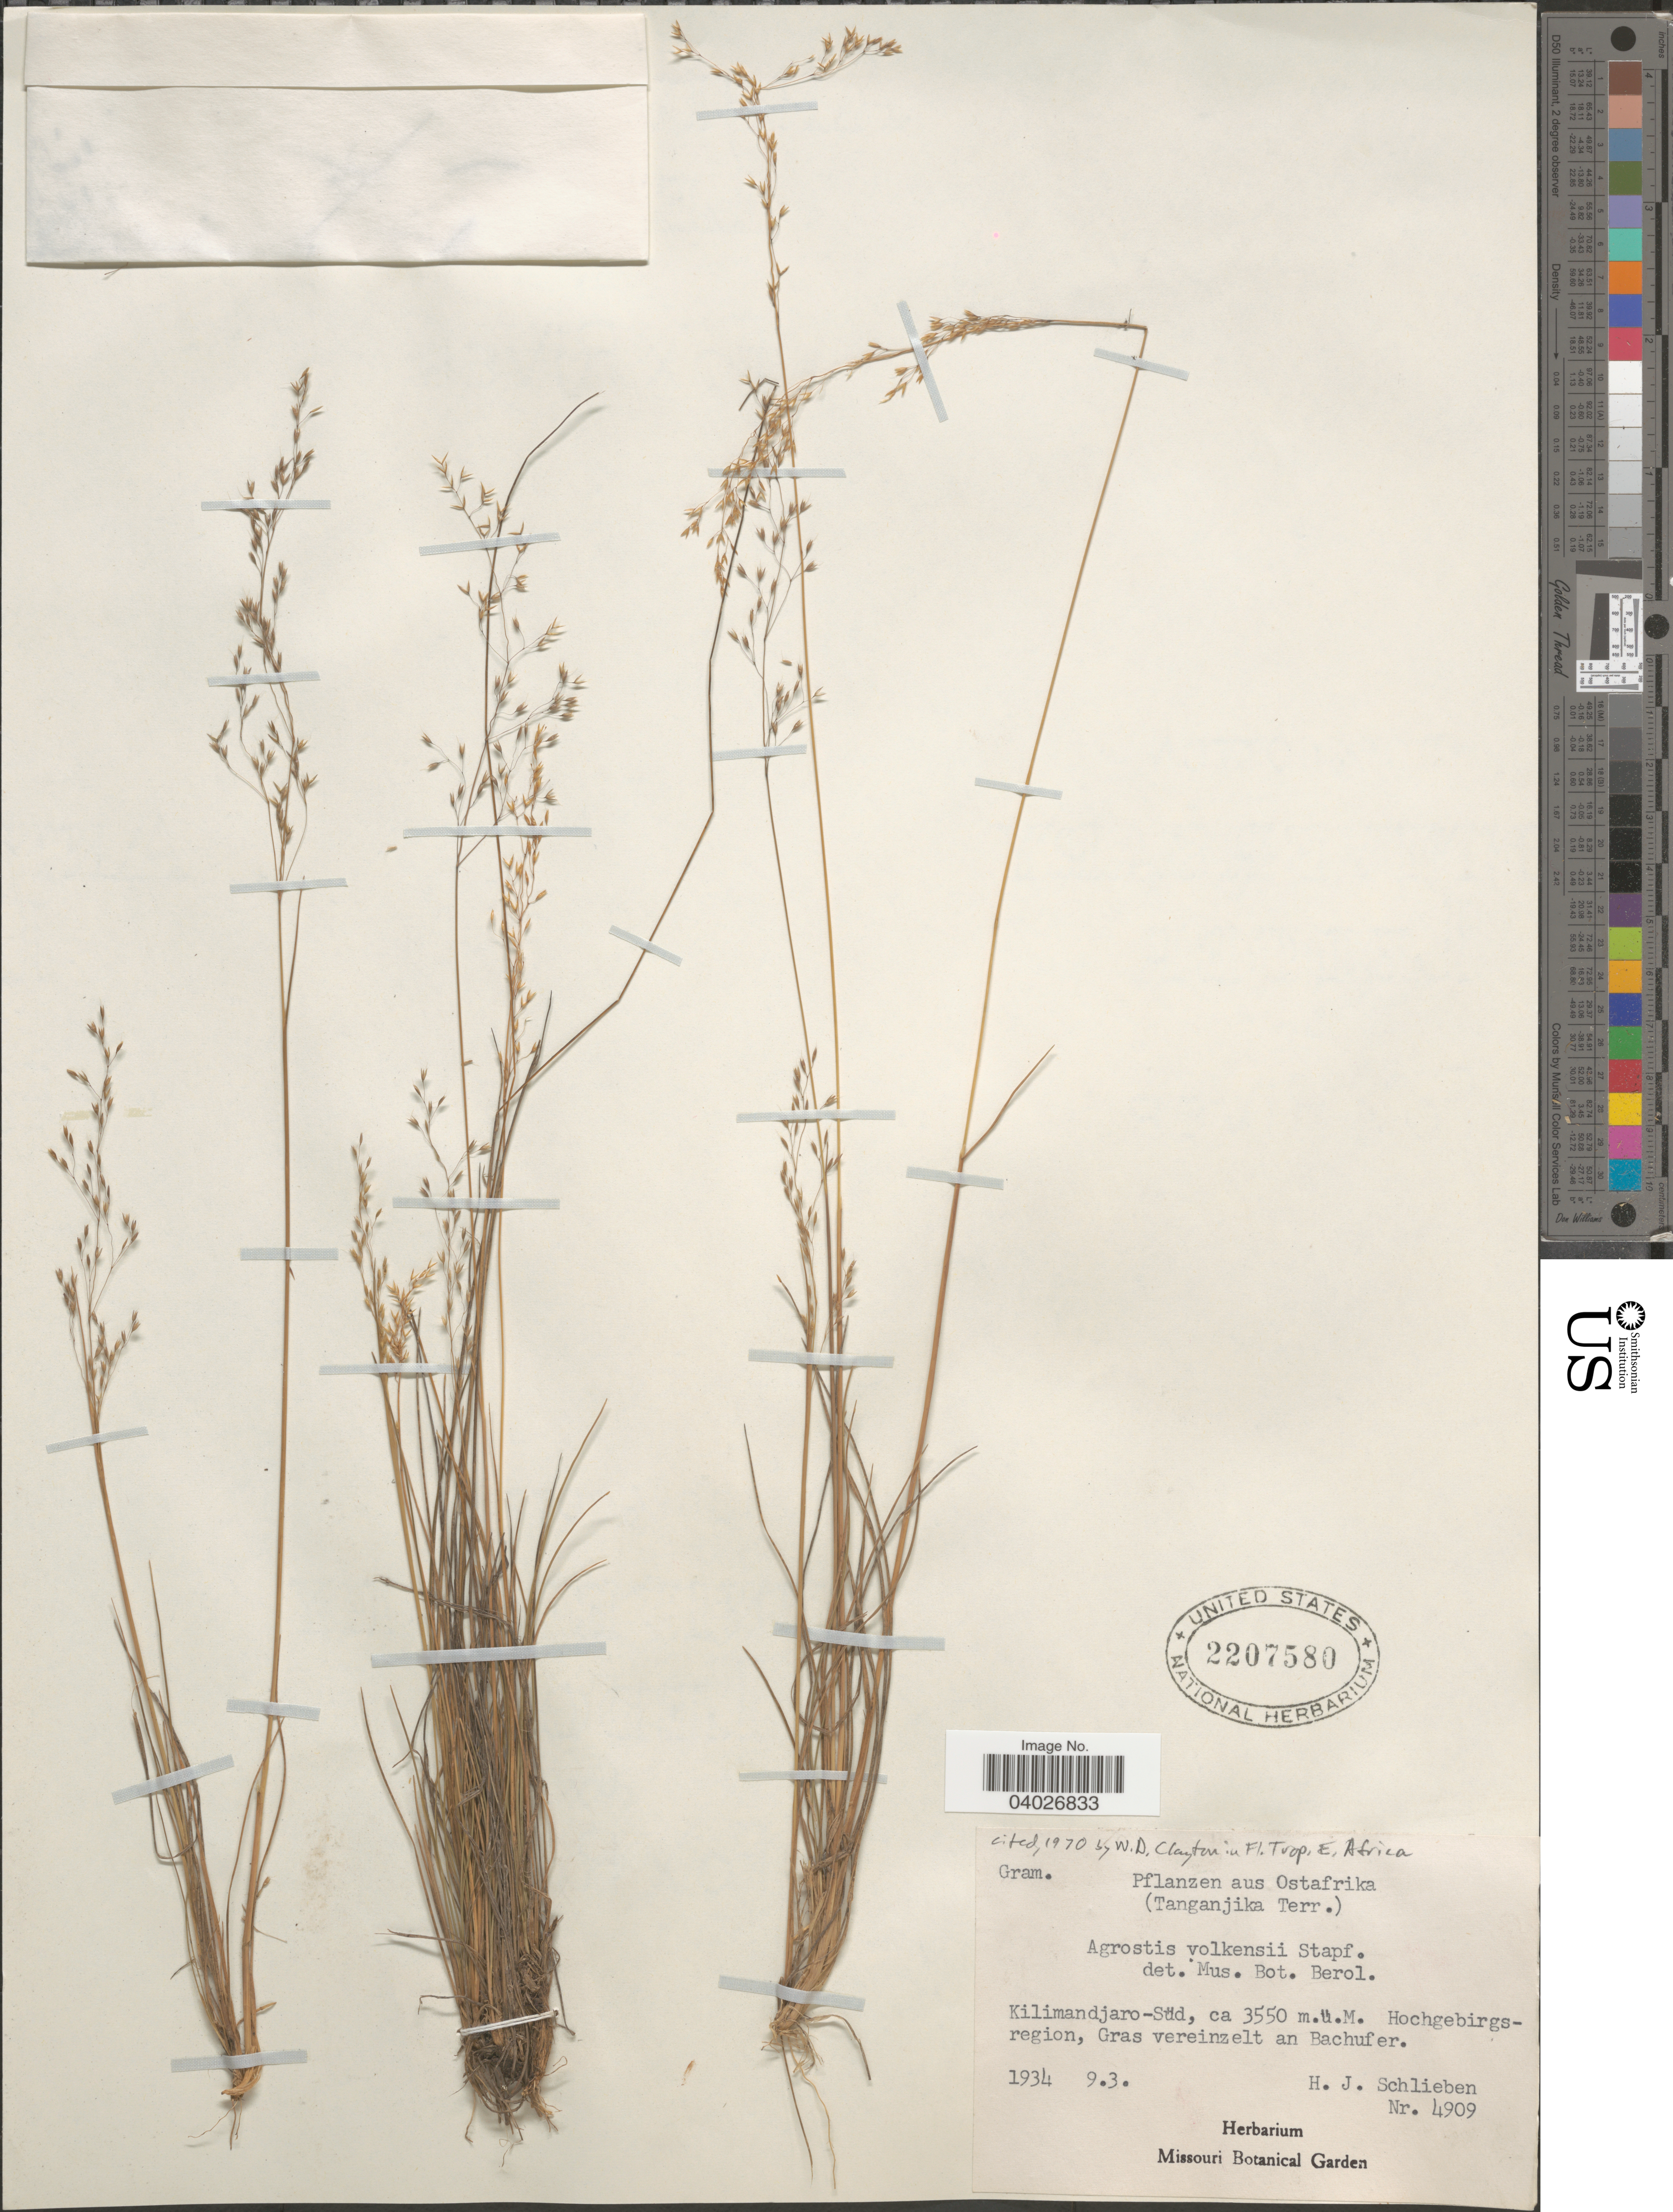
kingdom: Plantae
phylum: Tracheophyta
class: Liliopsida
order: Poales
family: Poaceae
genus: Agrostis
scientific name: Agrostis volkensii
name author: Stapf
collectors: H. J. Schlieben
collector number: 4909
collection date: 1934-09-03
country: Tanzania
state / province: Kilimanjaro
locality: Ostafrika (Tanganjika Terr.). Kilimandjaro-Süd. Hochgebirgsregion.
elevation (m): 3550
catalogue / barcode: US 2207580